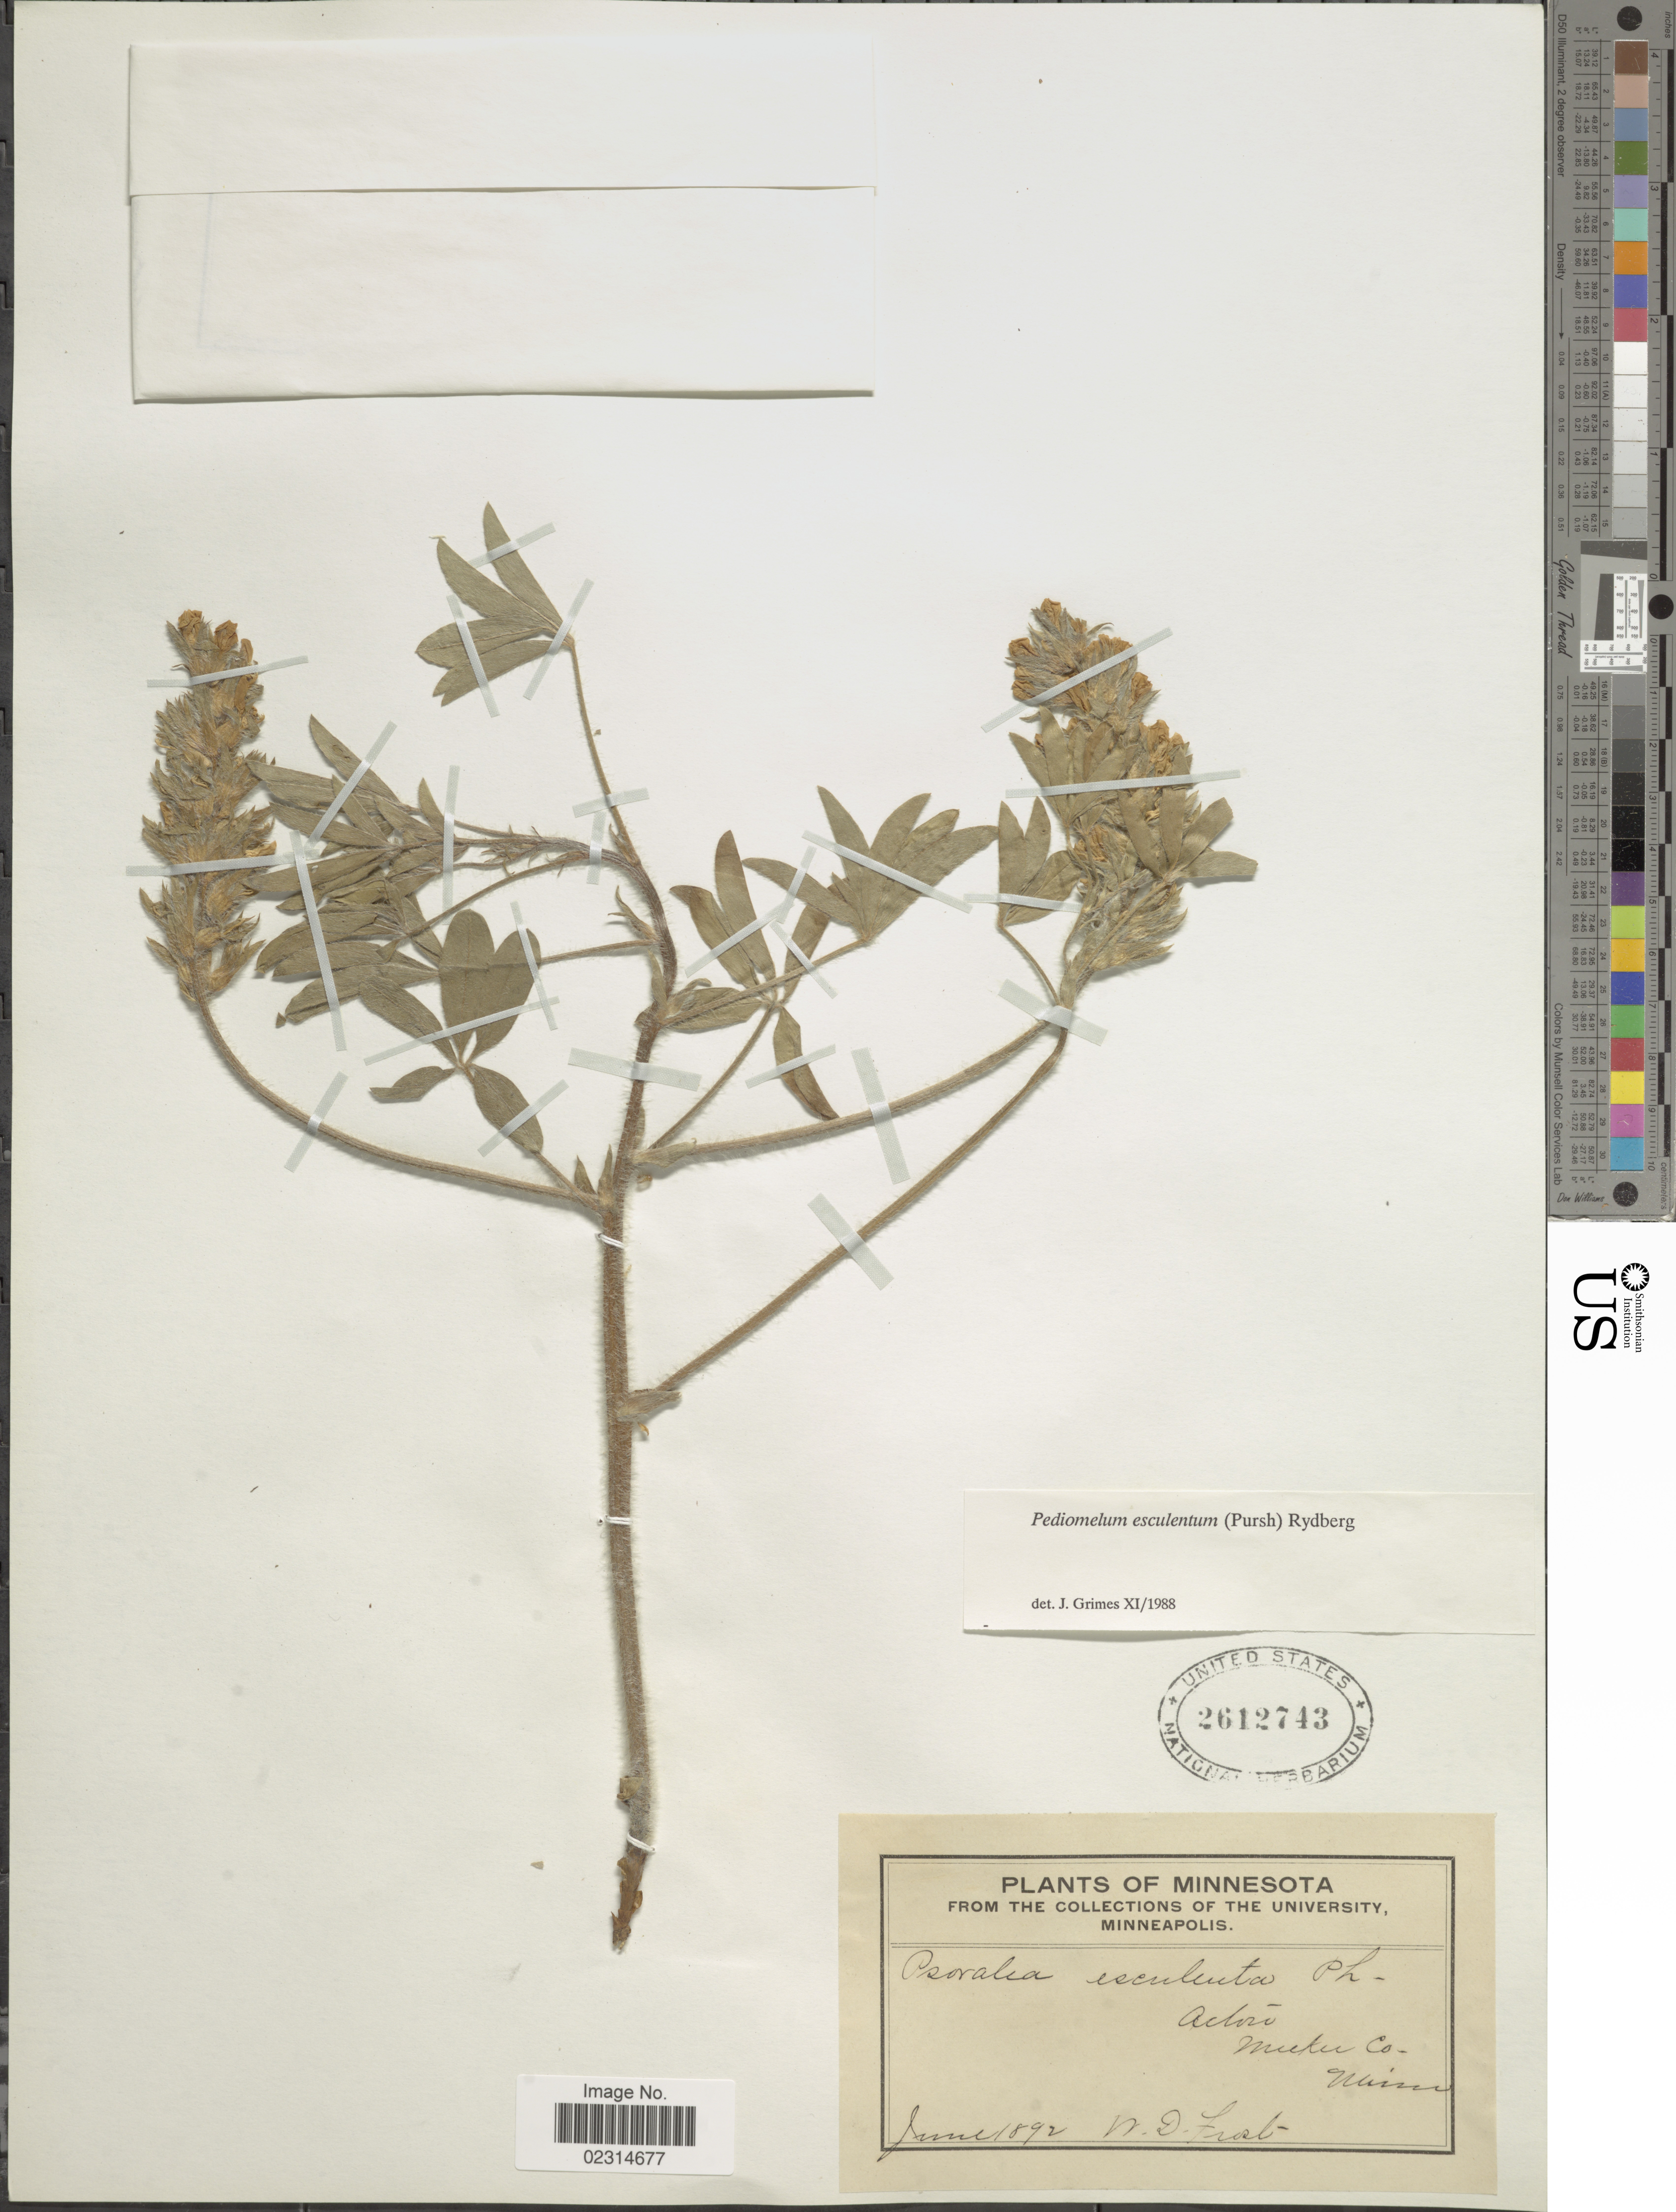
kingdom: Plantae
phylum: Tracheophyta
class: Magnoliopsida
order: Fabales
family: Fabaceae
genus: Pediomelum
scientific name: Pediomelum esculentum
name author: (Pursh) Rydb.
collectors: W. Frost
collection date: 1892-06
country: United States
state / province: Minnesota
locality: Actori, Muku Co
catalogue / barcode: US 2612743